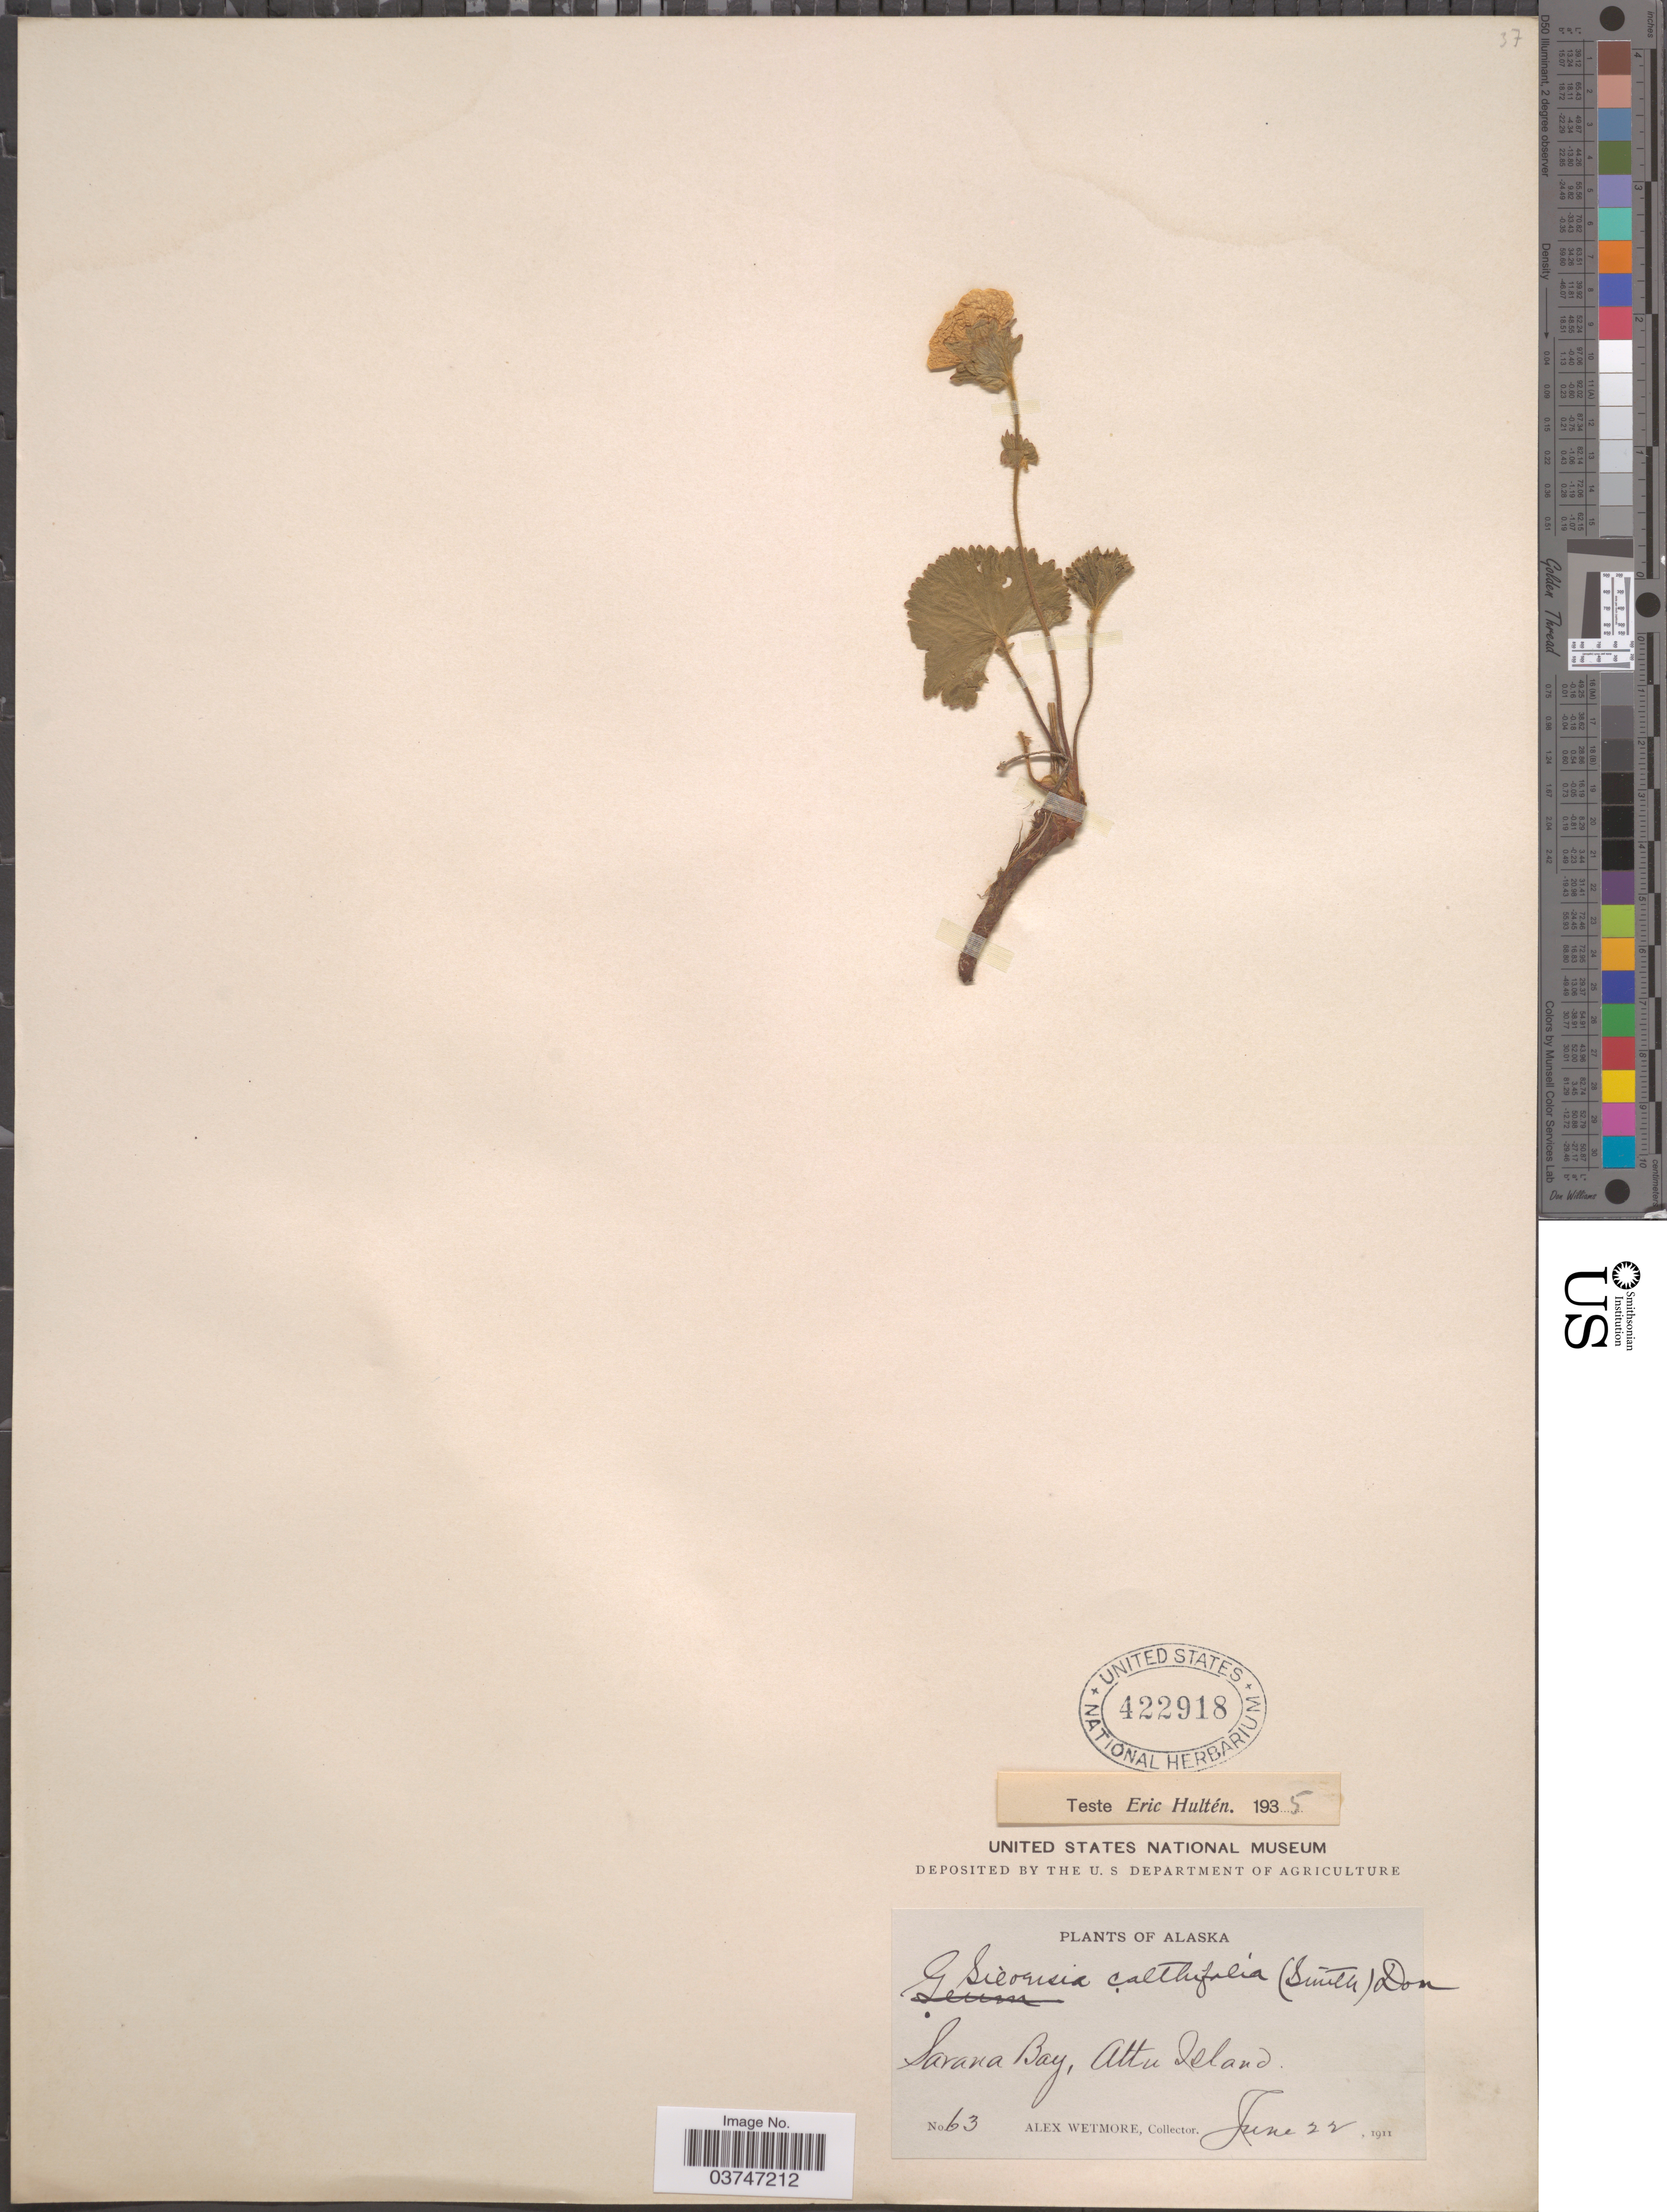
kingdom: Plantae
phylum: Tracheophyta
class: Magnoliopsida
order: Rosales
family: Rosaceae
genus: Geum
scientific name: Geum calthifolium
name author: Menzies ex Sm.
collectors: A. Wetmore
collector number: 63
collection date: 1911-06-22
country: United States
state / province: Alaska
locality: Sarana Bay, Attu Island.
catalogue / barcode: US 422918